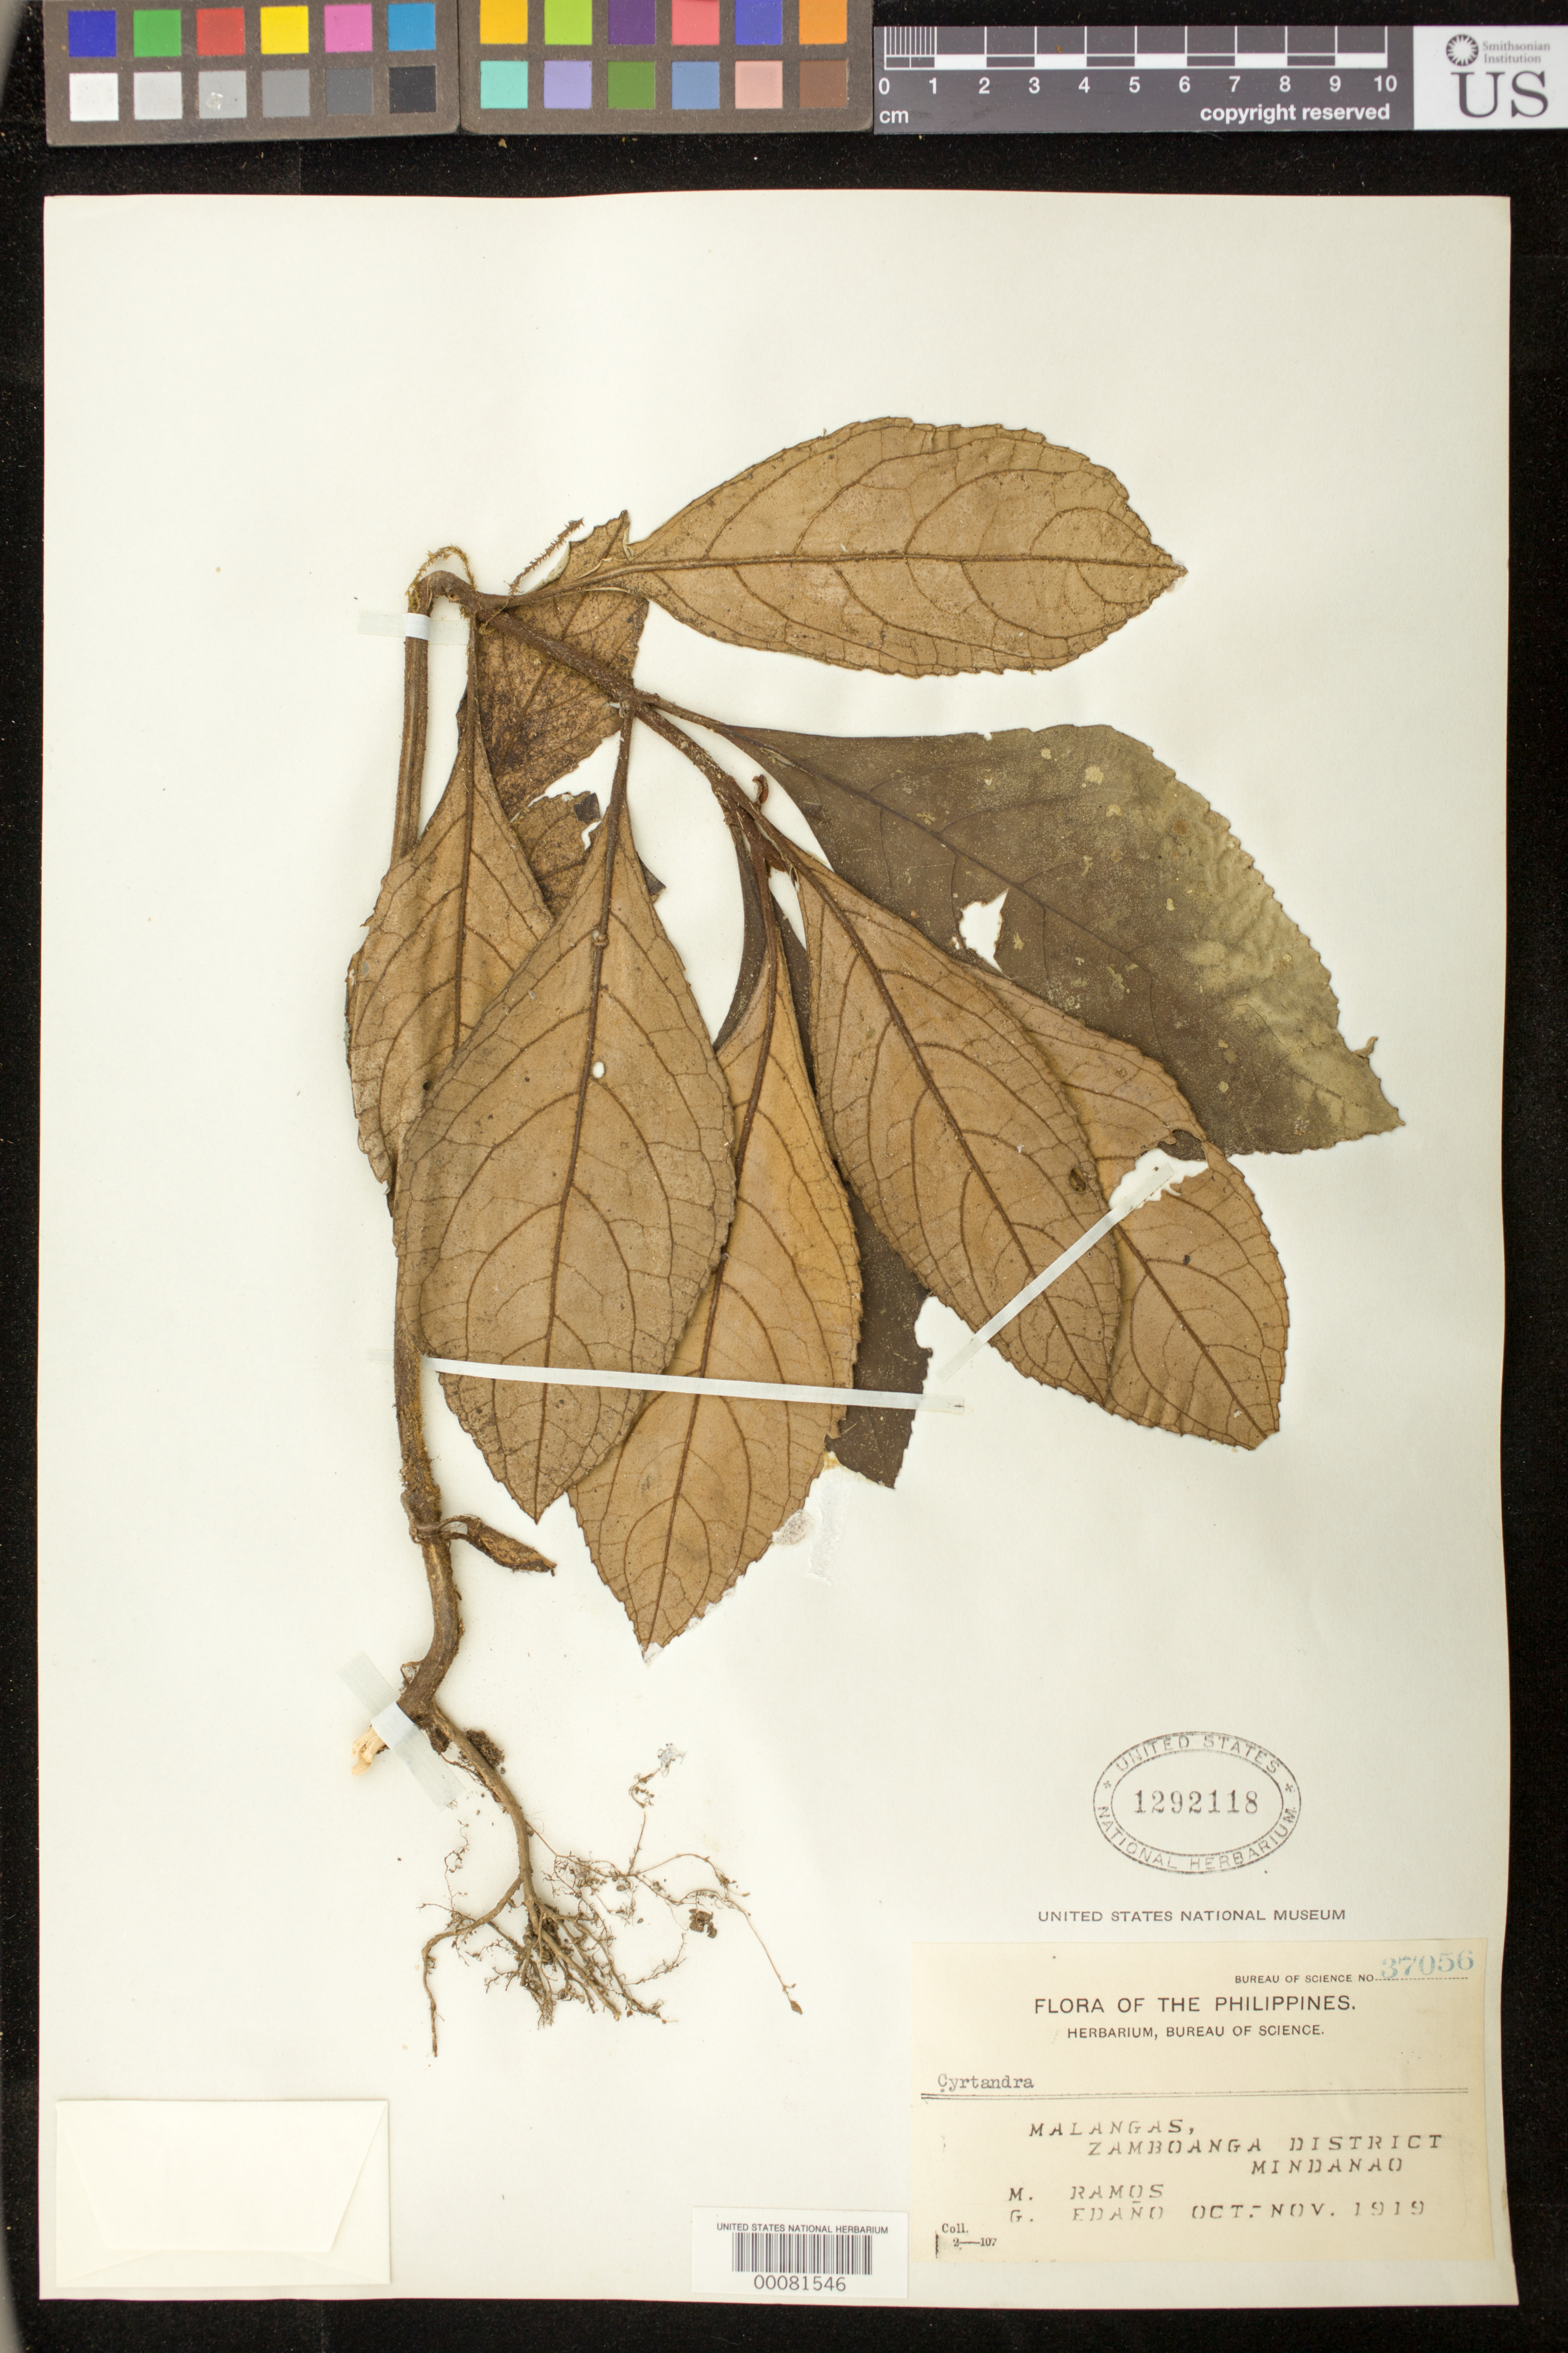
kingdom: Plantae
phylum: Tracheophyta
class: Magnoliopsida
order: Lamiales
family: Gesneriaceae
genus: Cyrtandra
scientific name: Cyrtandra sp.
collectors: M. Ramos & G. Edaño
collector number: Bur. Sci. 37056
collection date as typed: Oct-Nov 1919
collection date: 1919-10/1919-11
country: Philippines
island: Mindanao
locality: Malangas, zamboanga district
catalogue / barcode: US 1292118